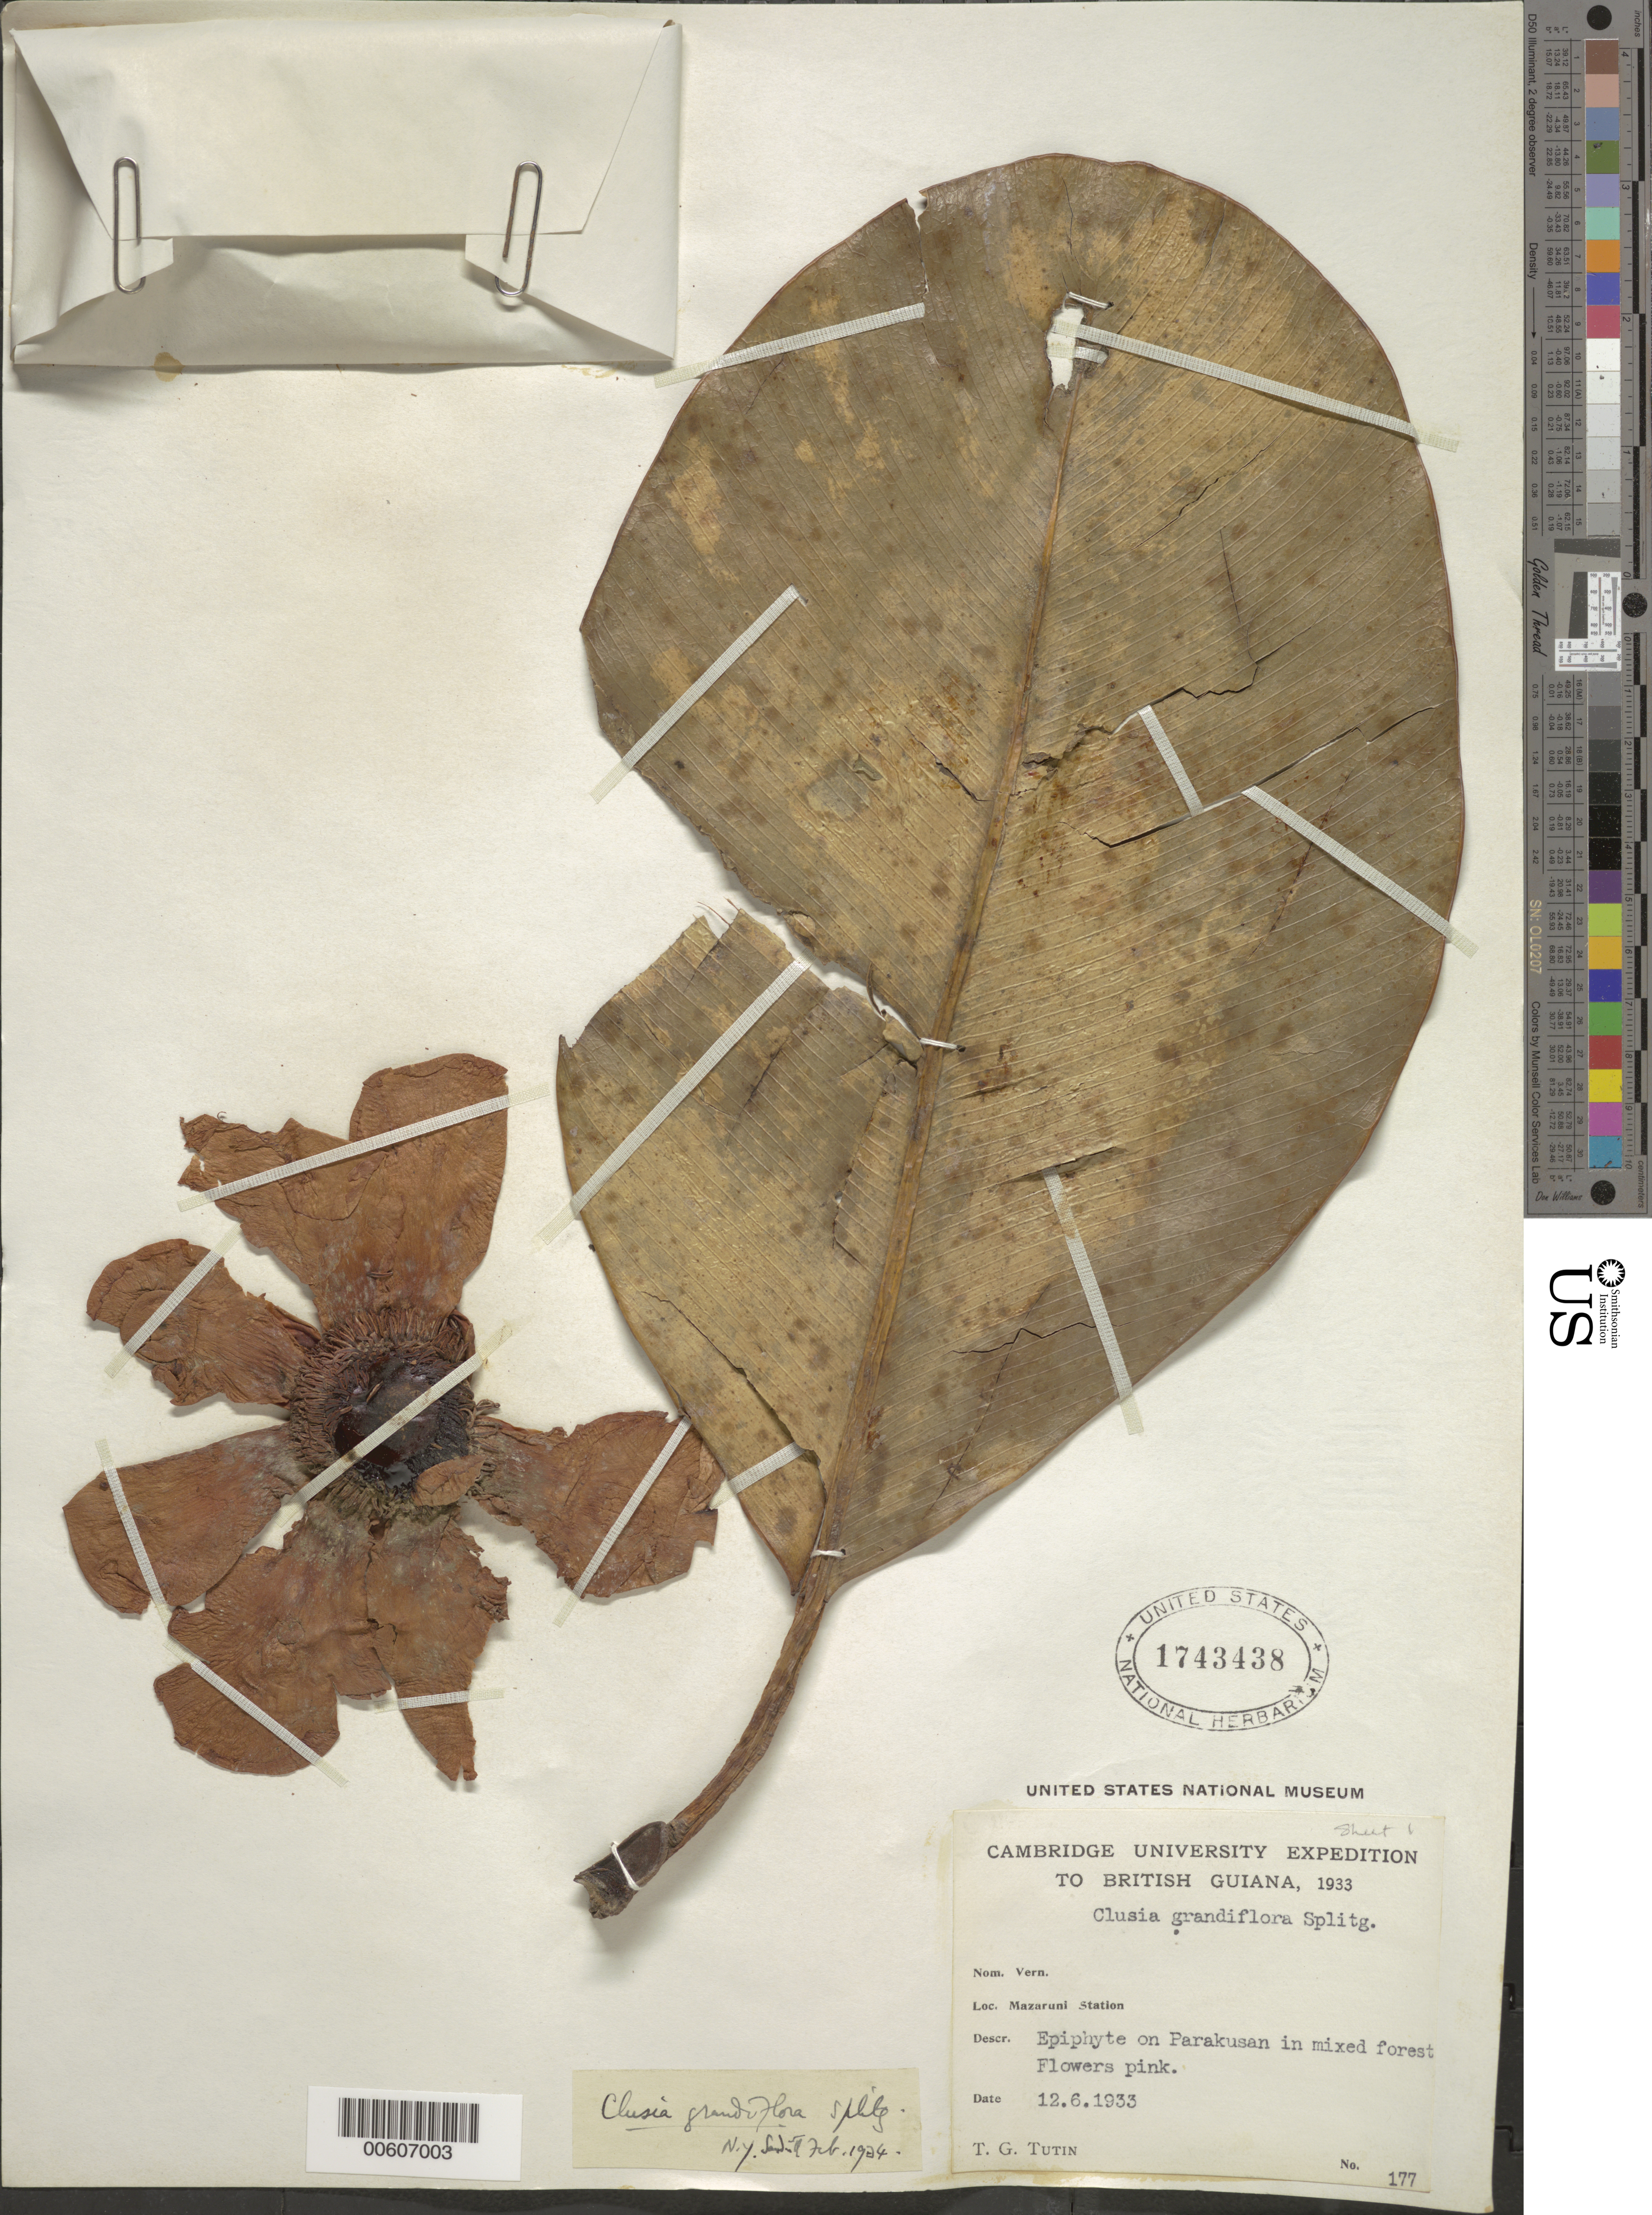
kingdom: Plantae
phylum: Tracheophyta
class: Magnoliopsida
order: Malpighiales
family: Clusiaceae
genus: Clusia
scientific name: Clusia grandiflora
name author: Splitg.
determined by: Sandwith, N. Y.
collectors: T. G. Tutin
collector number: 177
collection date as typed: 12-Jun-33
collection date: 1933-06-12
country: Guyana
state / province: Cuyuni-Mazaruni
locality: Mazaruni Station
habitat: Mixed forest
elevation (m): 30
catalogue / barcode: US 1743438